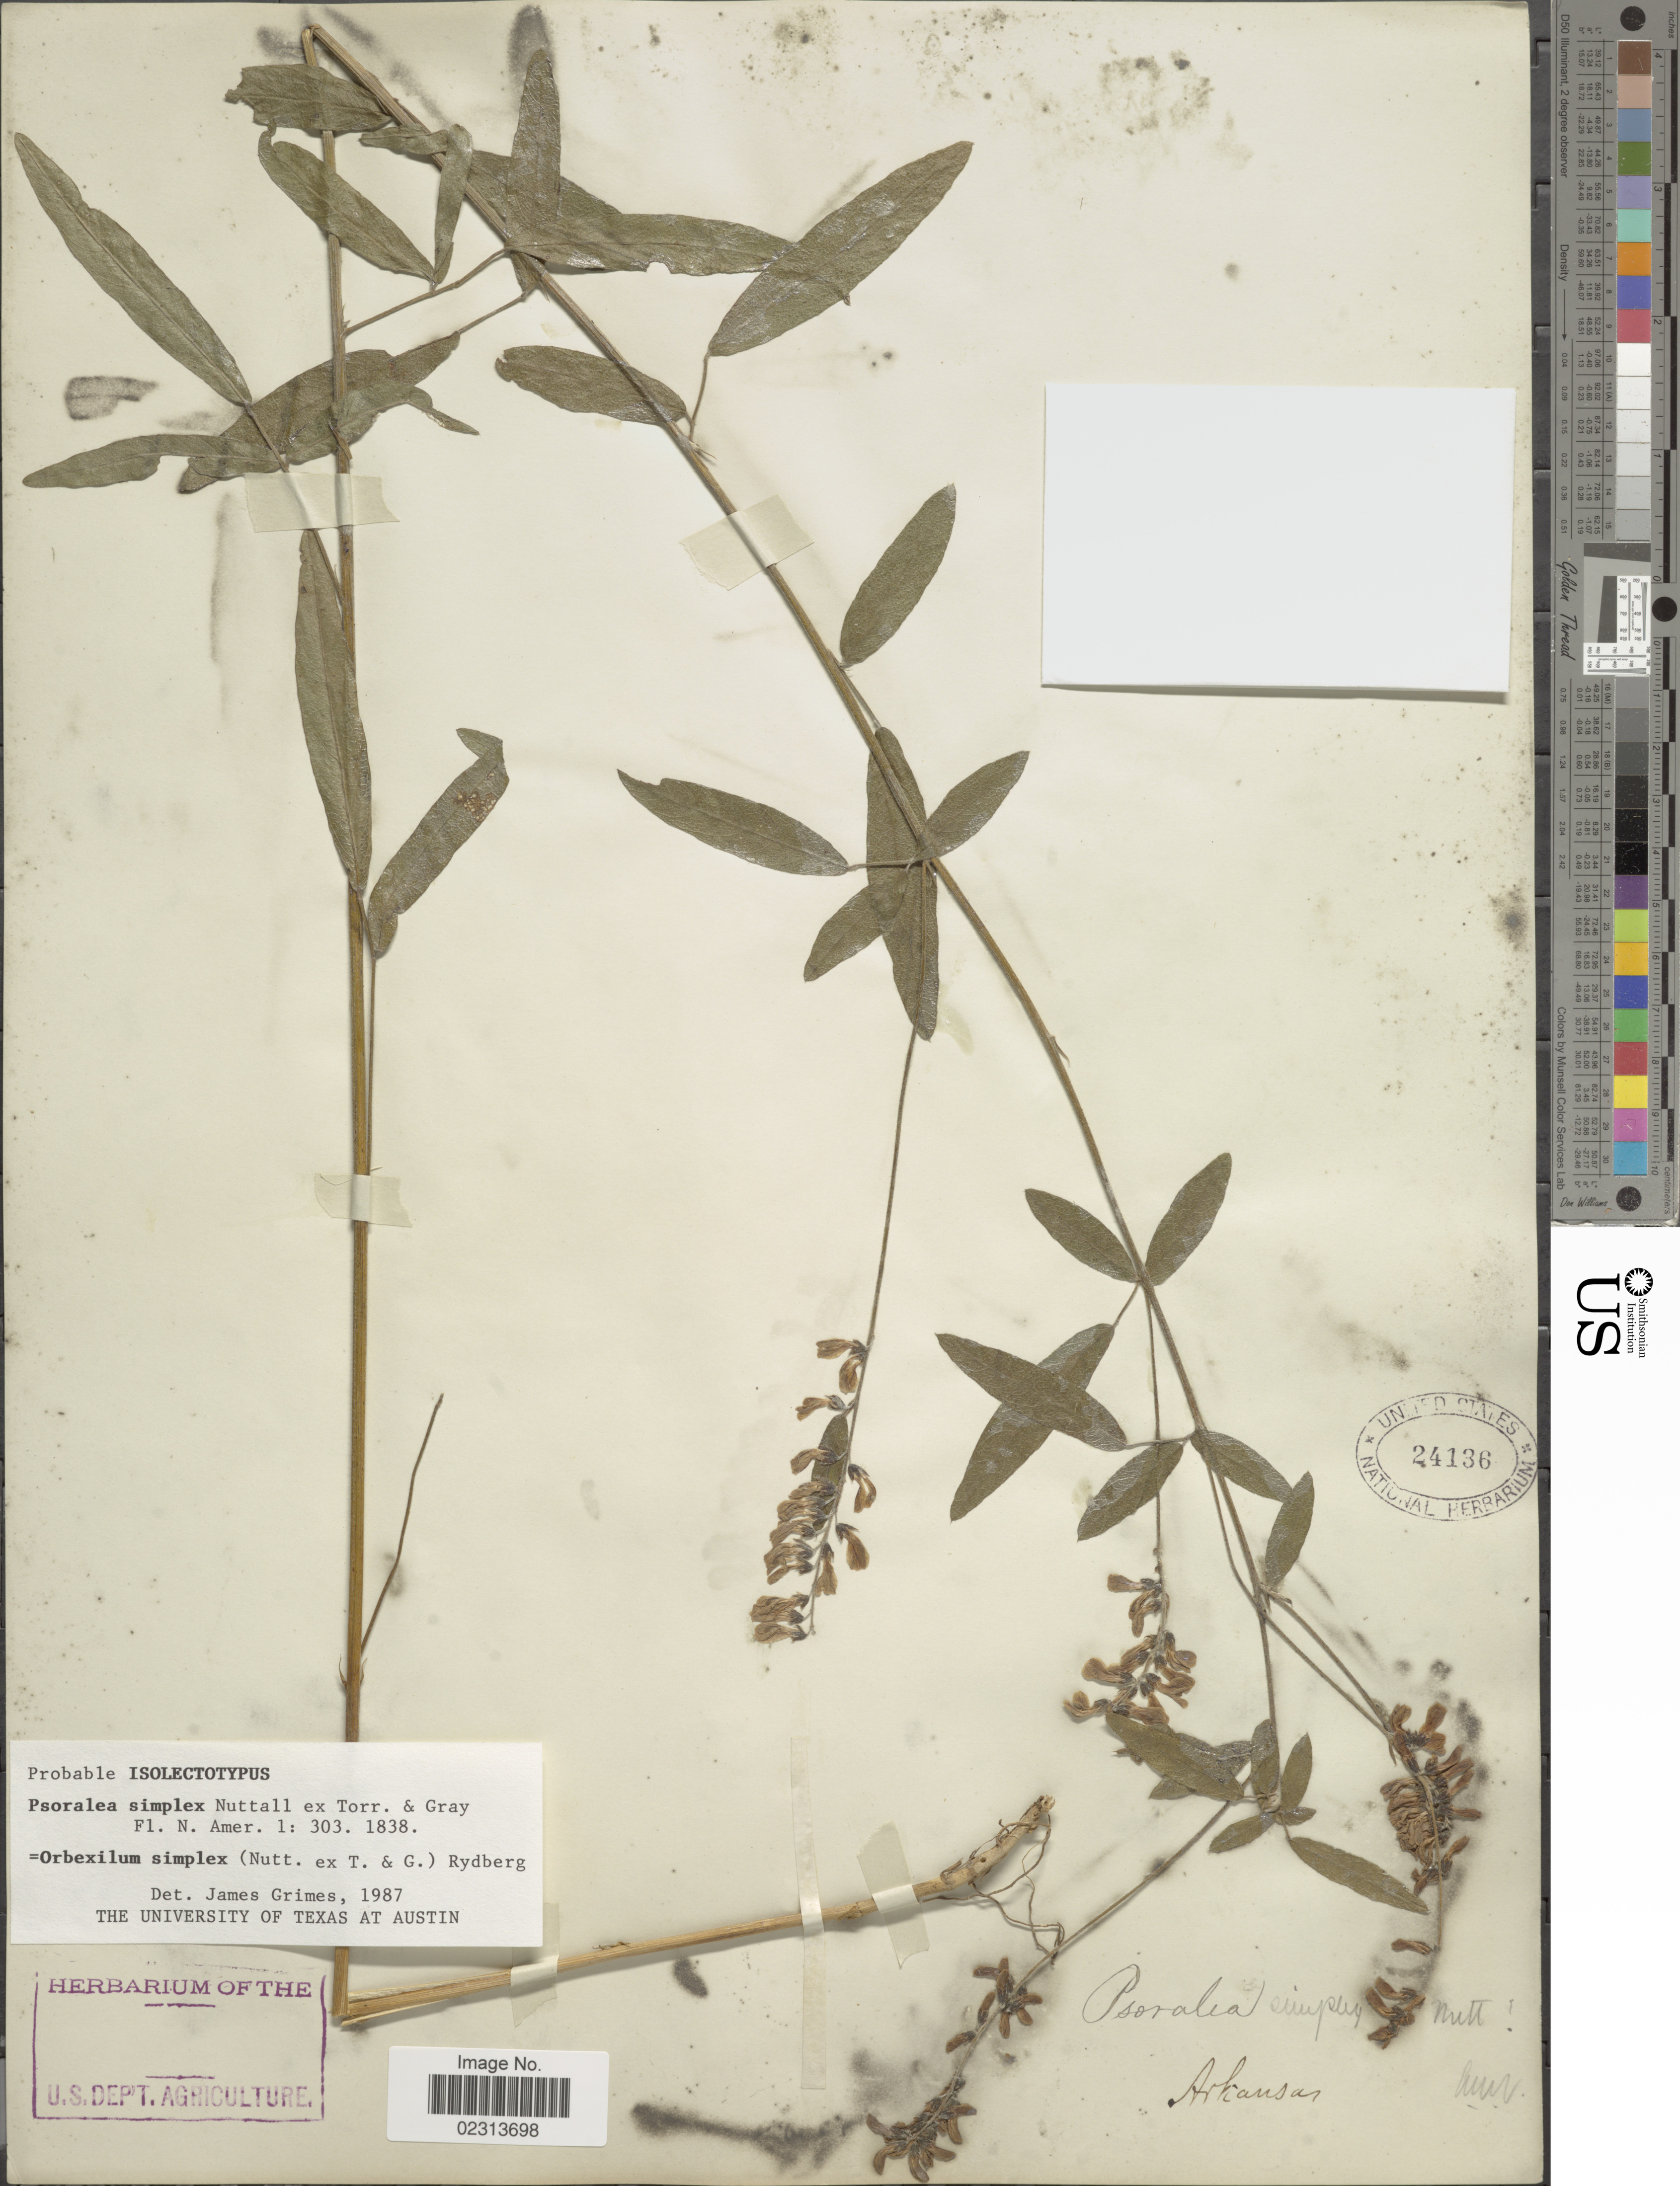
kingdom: Plantae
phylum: Tracheophyta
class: Magnoliopsida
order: Fabales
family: Fabaceae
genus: Orbexilum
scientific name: Orbexilum simplex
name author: (Nutt. ex Torr. & A. Gray) Rydb.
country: United States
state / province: Arkansas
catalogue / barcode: US 24136